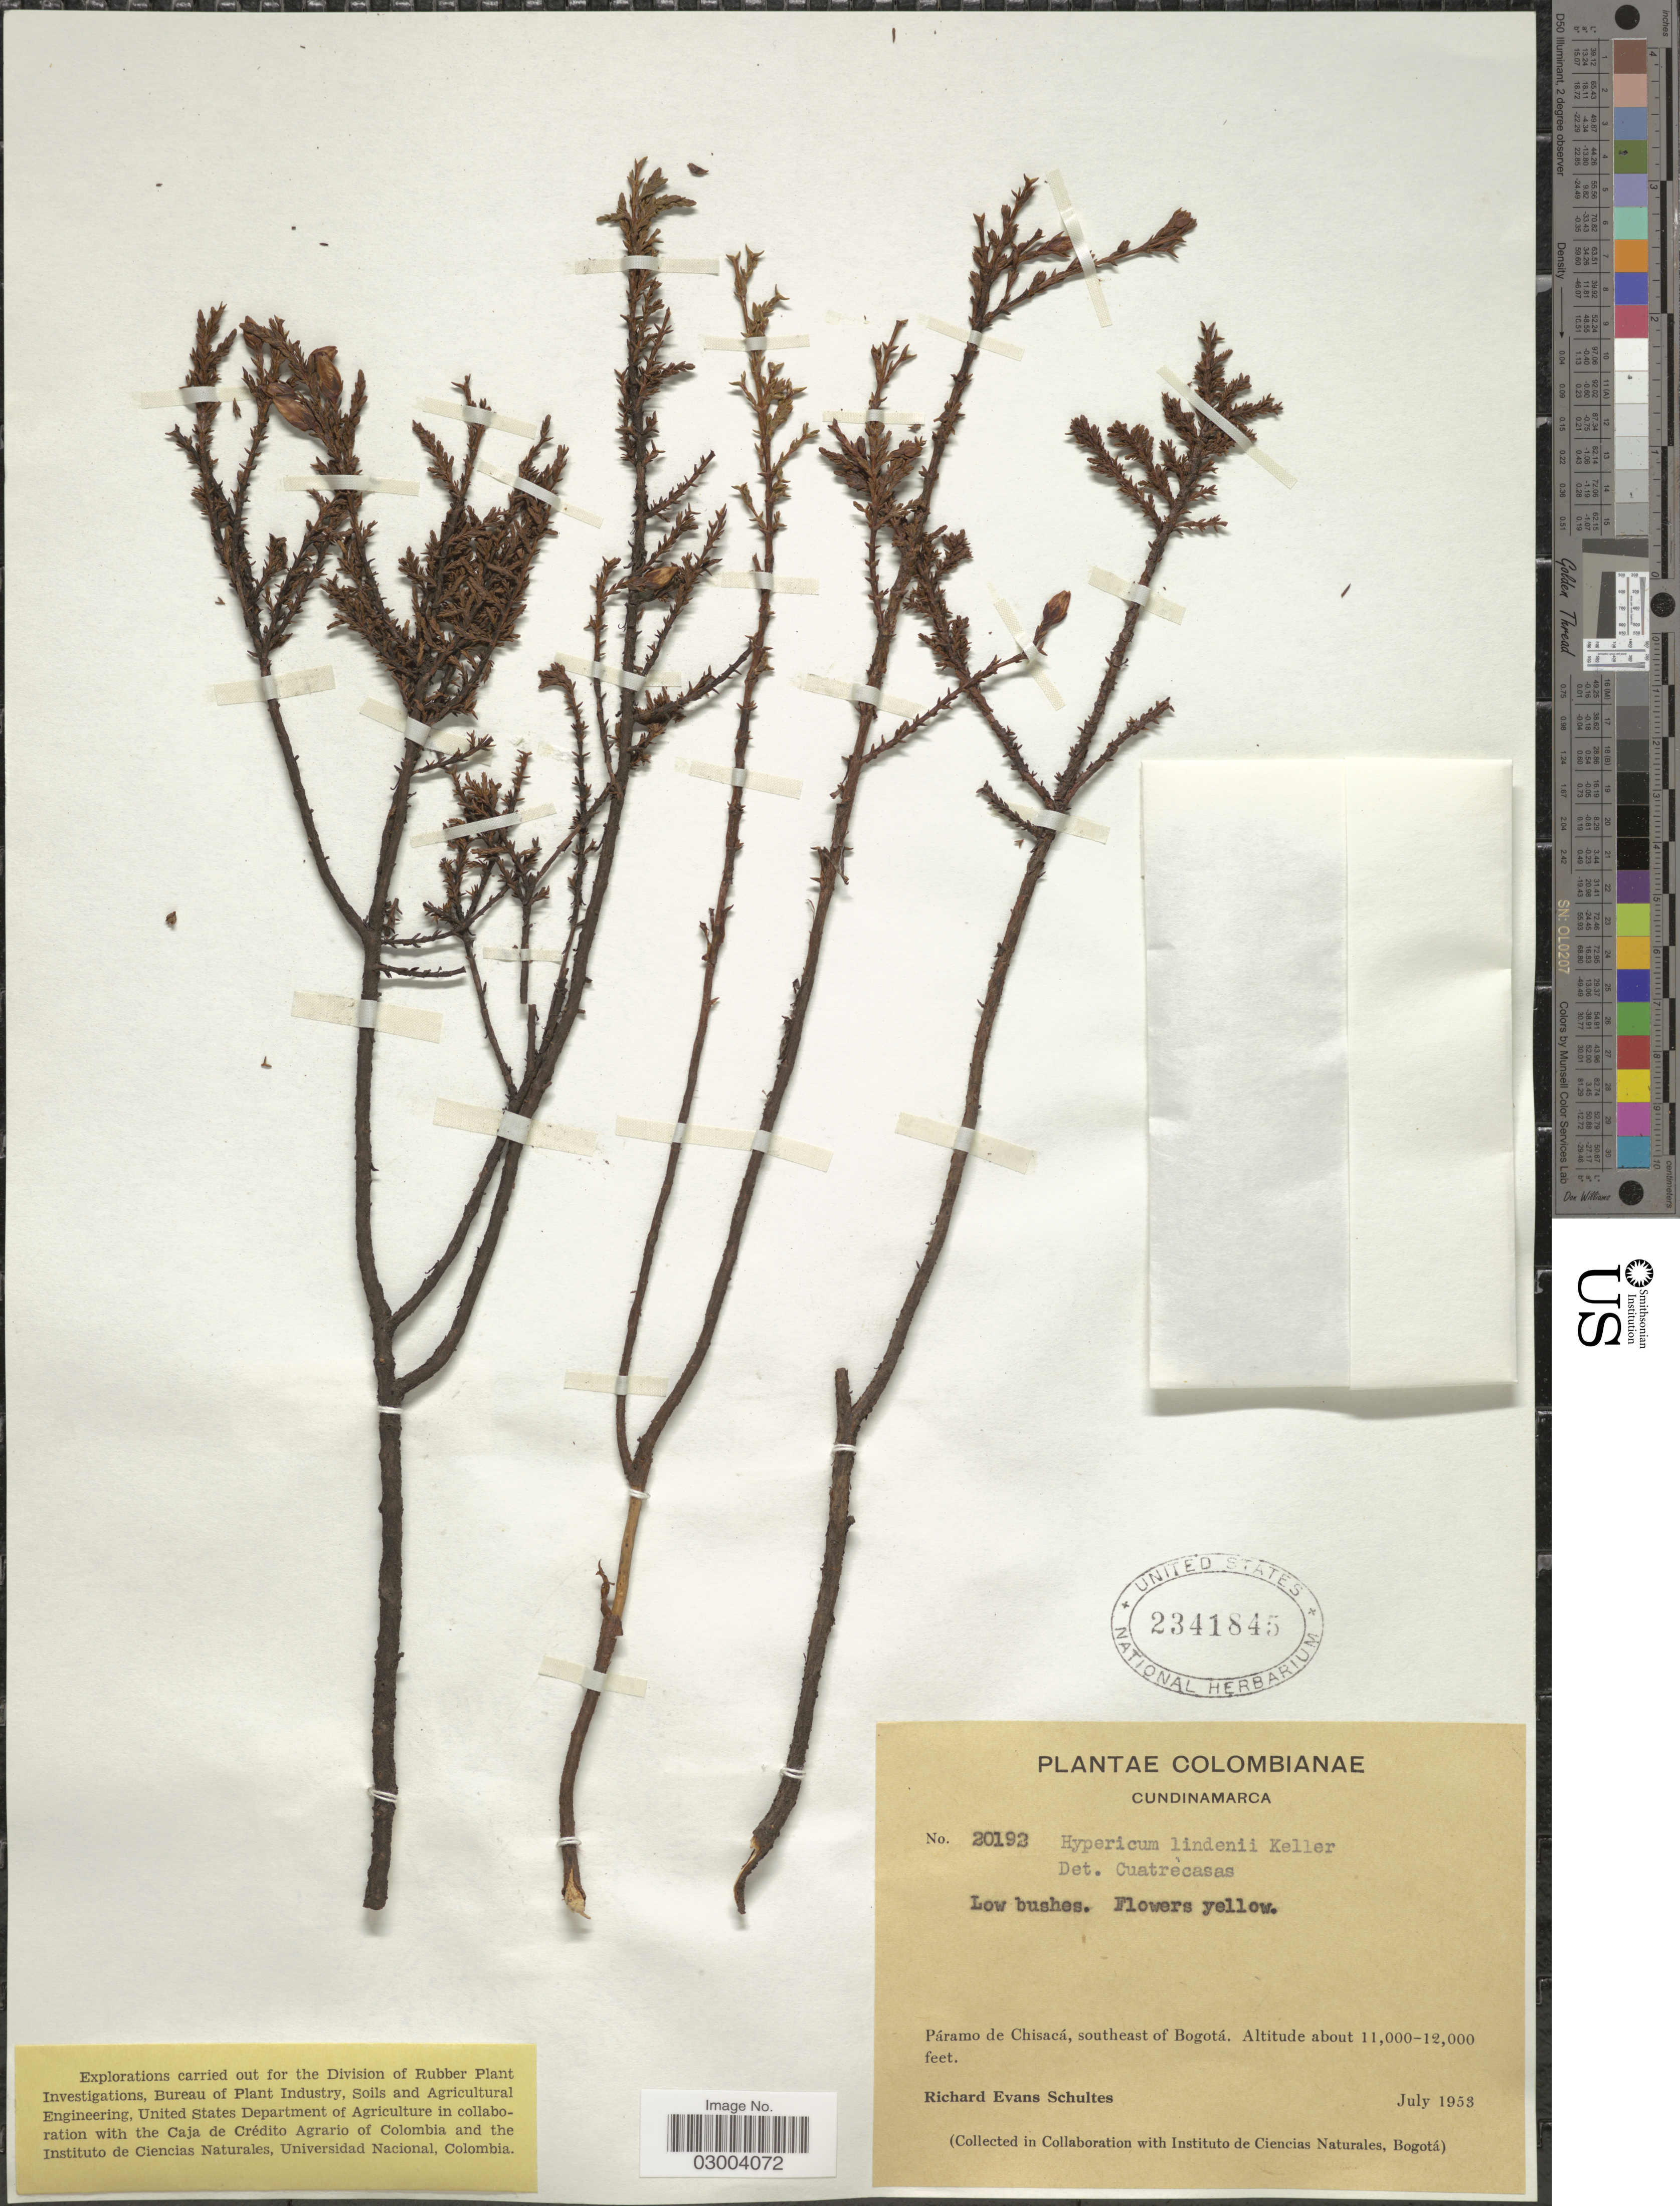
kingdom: Plantae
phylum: Tracheophyta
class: Magnoliopsida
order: Malpighiales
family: Hypericaceae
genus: Hypericum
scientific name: Hypericum myricariifolium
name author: Hieron.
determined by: Strong, M. T., (US), Smithsonian Institution - National Museum of Natural History (UNITED STATES)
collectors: R. E. Schultes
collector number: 20192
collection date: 1953-07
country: Colombia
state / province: Cundinamarca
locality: Páramo de Chisacá, southeast of Bogotá.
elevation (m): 3353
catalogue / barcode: US 2341845